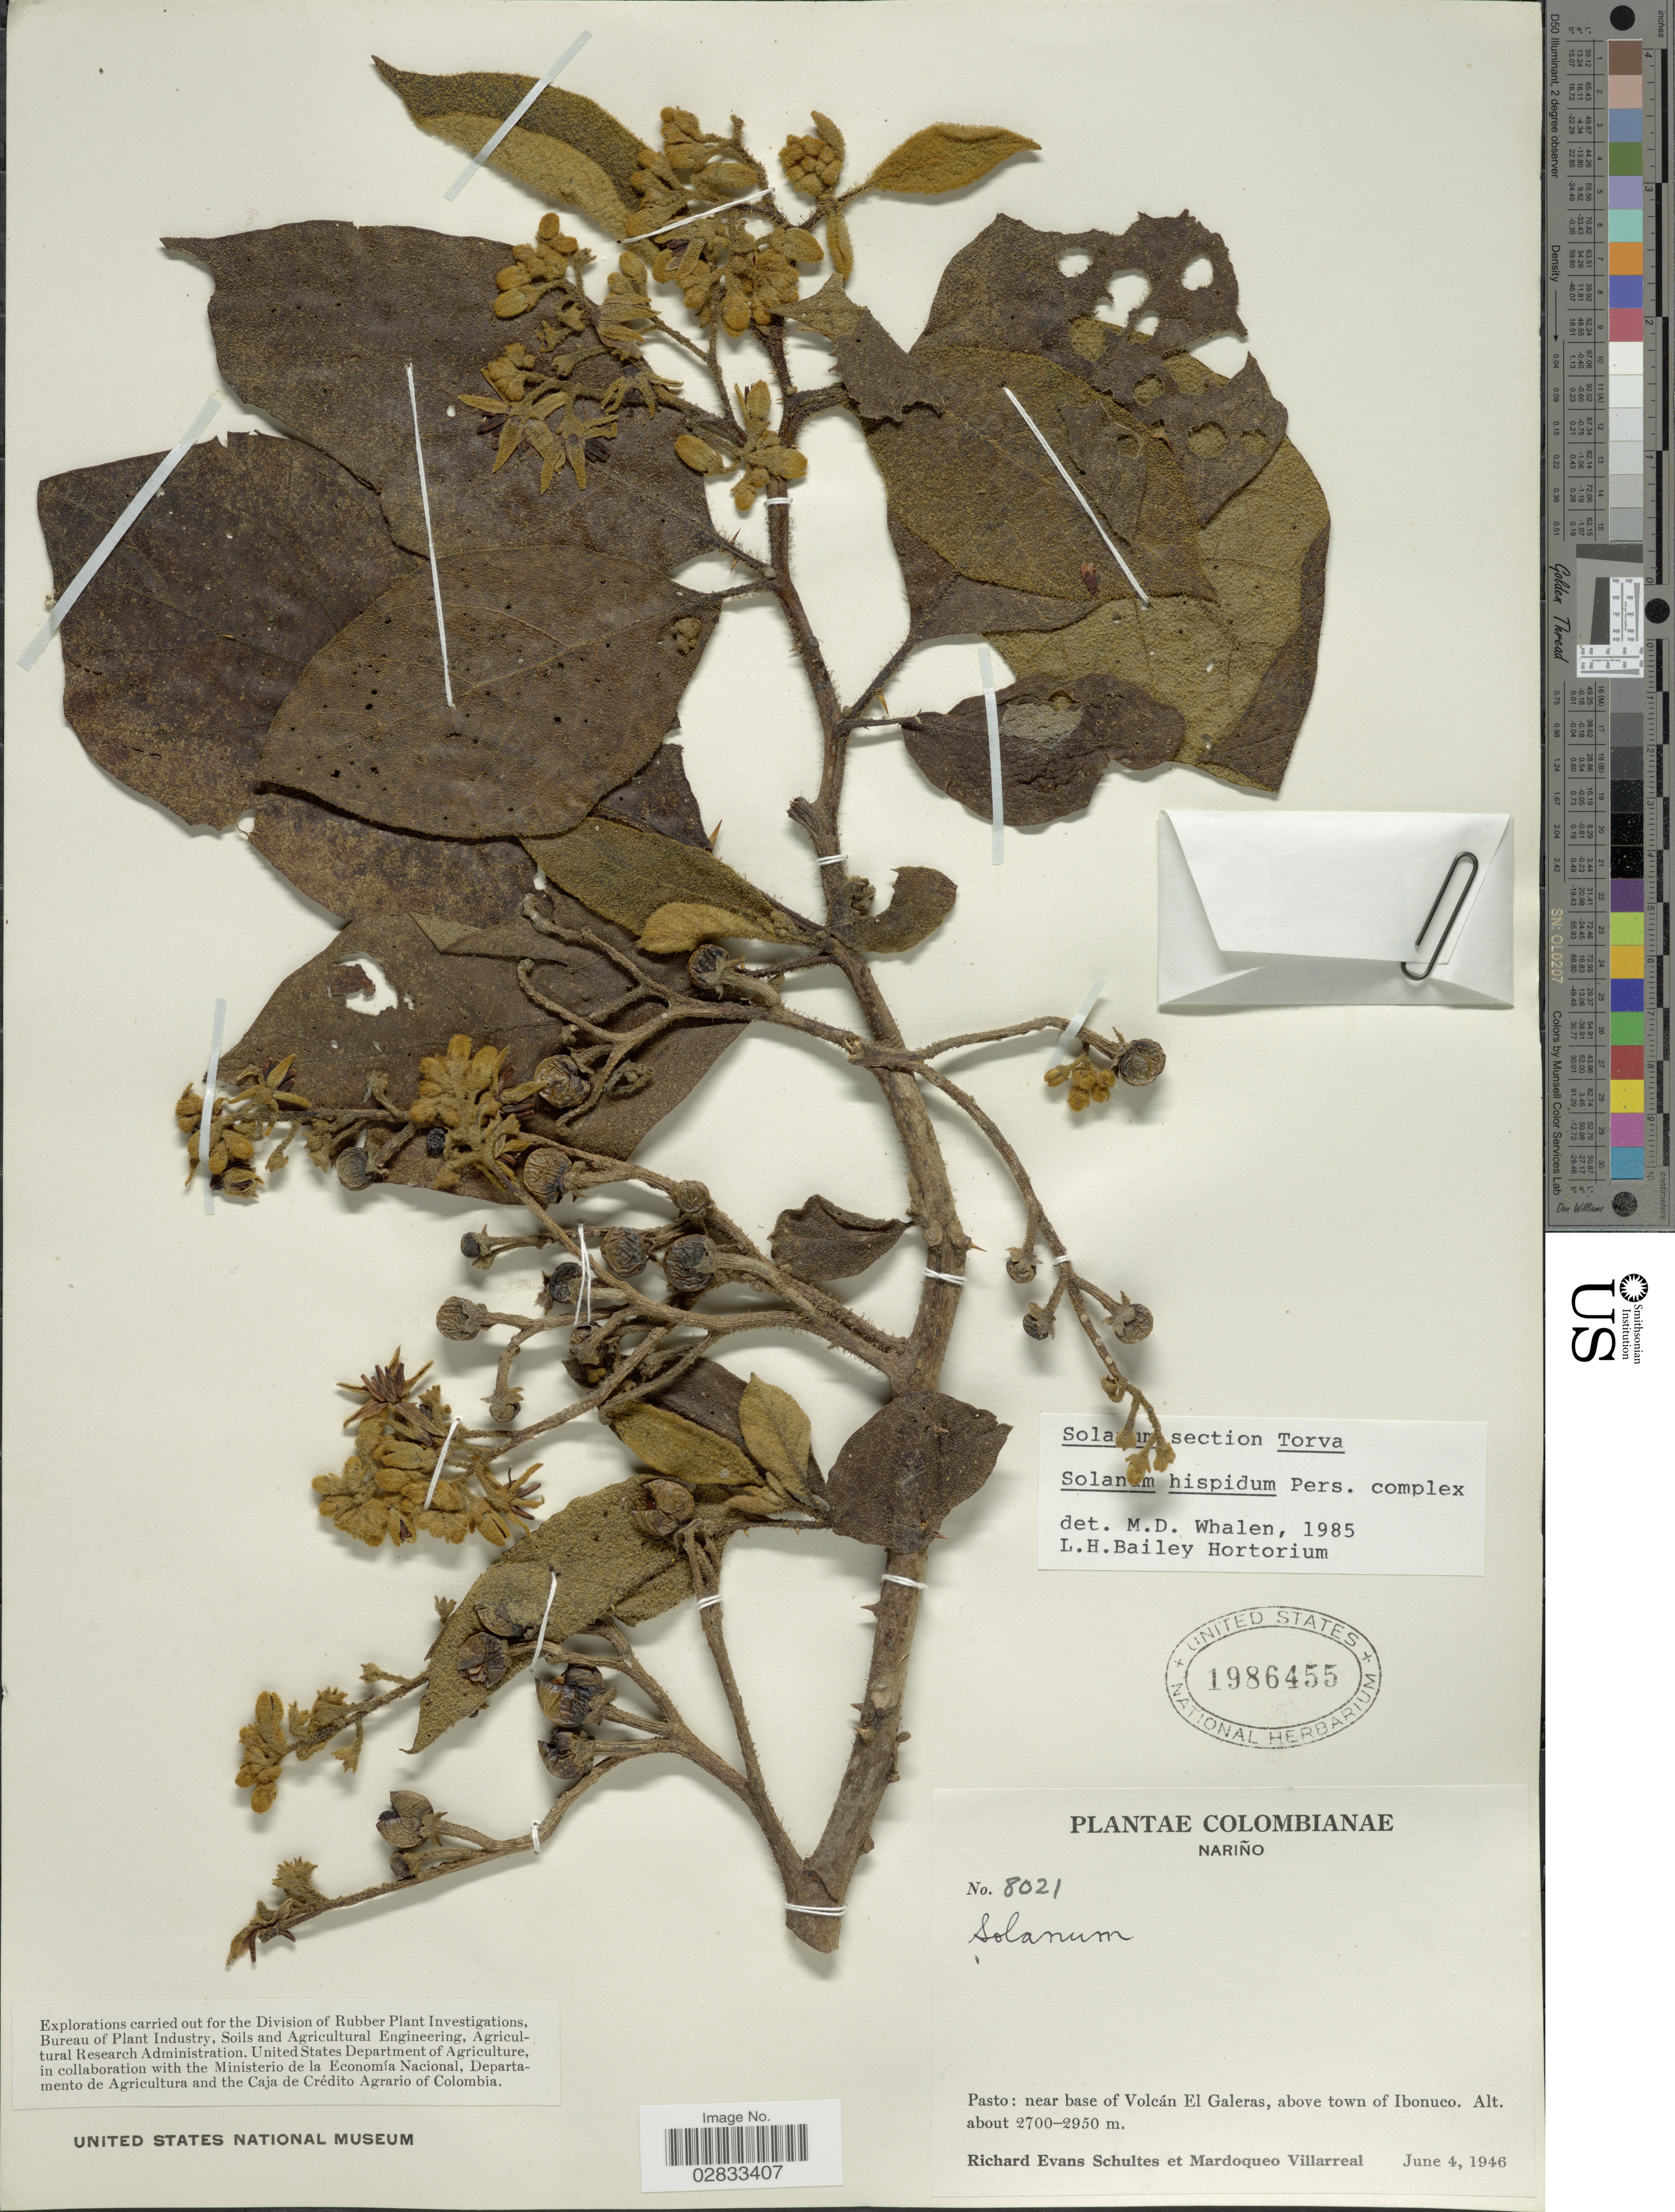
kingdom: Plantae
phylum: Tracheophyta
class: Magnoliopsida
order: Solanales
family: Solanaceae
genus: Solanum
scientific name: Solanum hispidum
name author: Pers.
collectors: R. E. Schultes & M. Villarreal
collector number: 8021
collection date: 1946-06-04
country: Colombia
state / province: Nariño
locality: Pasto: near base of Volcán El Galeras, above town of Ibonuco.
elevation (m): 2700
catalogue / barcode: US 1986455